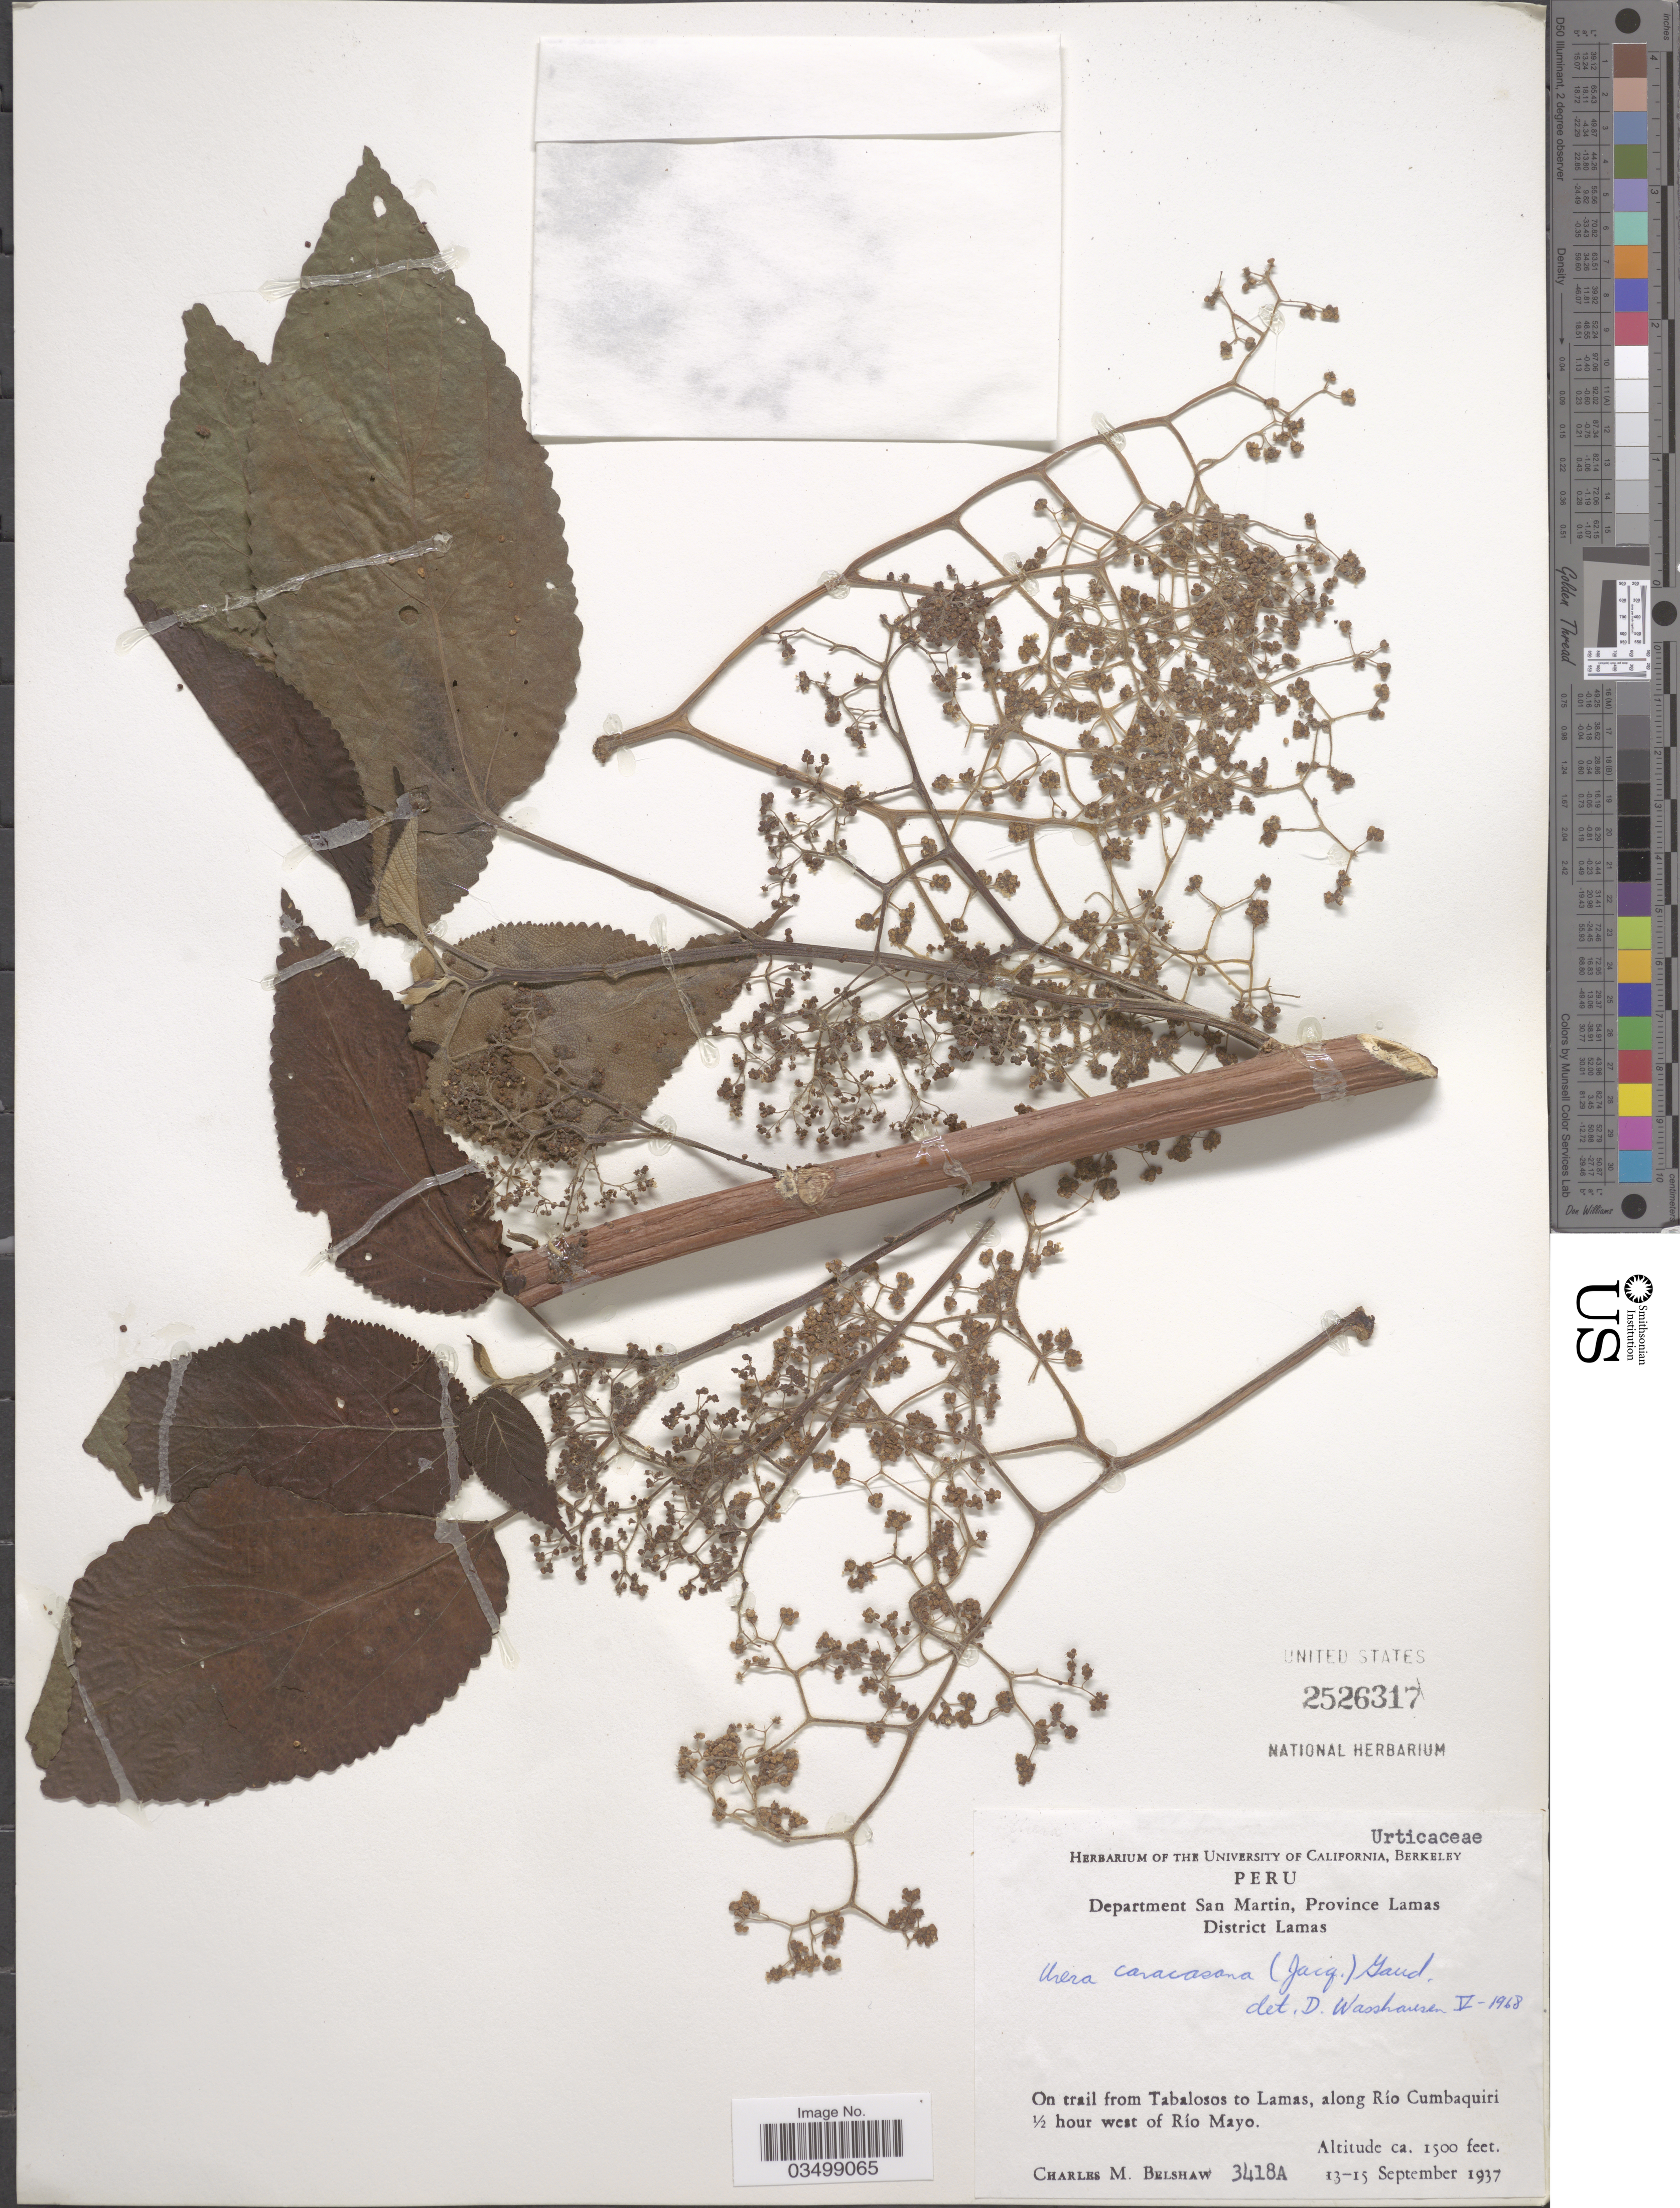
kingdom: Plantae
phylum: Tracheophyta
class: Magnoliopsida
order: Rosales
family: Urticaceae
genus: Urera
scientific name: Urera caracasana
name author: (Jacq.) Gaudich. ex Griseb.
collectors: C. Shaw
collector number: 3418A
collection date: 1937-09-13/1937-09-15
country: Peru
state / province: San Martín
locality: Department San Martin, Province Lamas. District Lamas. On trail from Tabalosos to Lamas, along Río Cumbaquiri ½ hour west of Río Mayo.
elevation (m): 457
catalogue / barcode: US 2526317